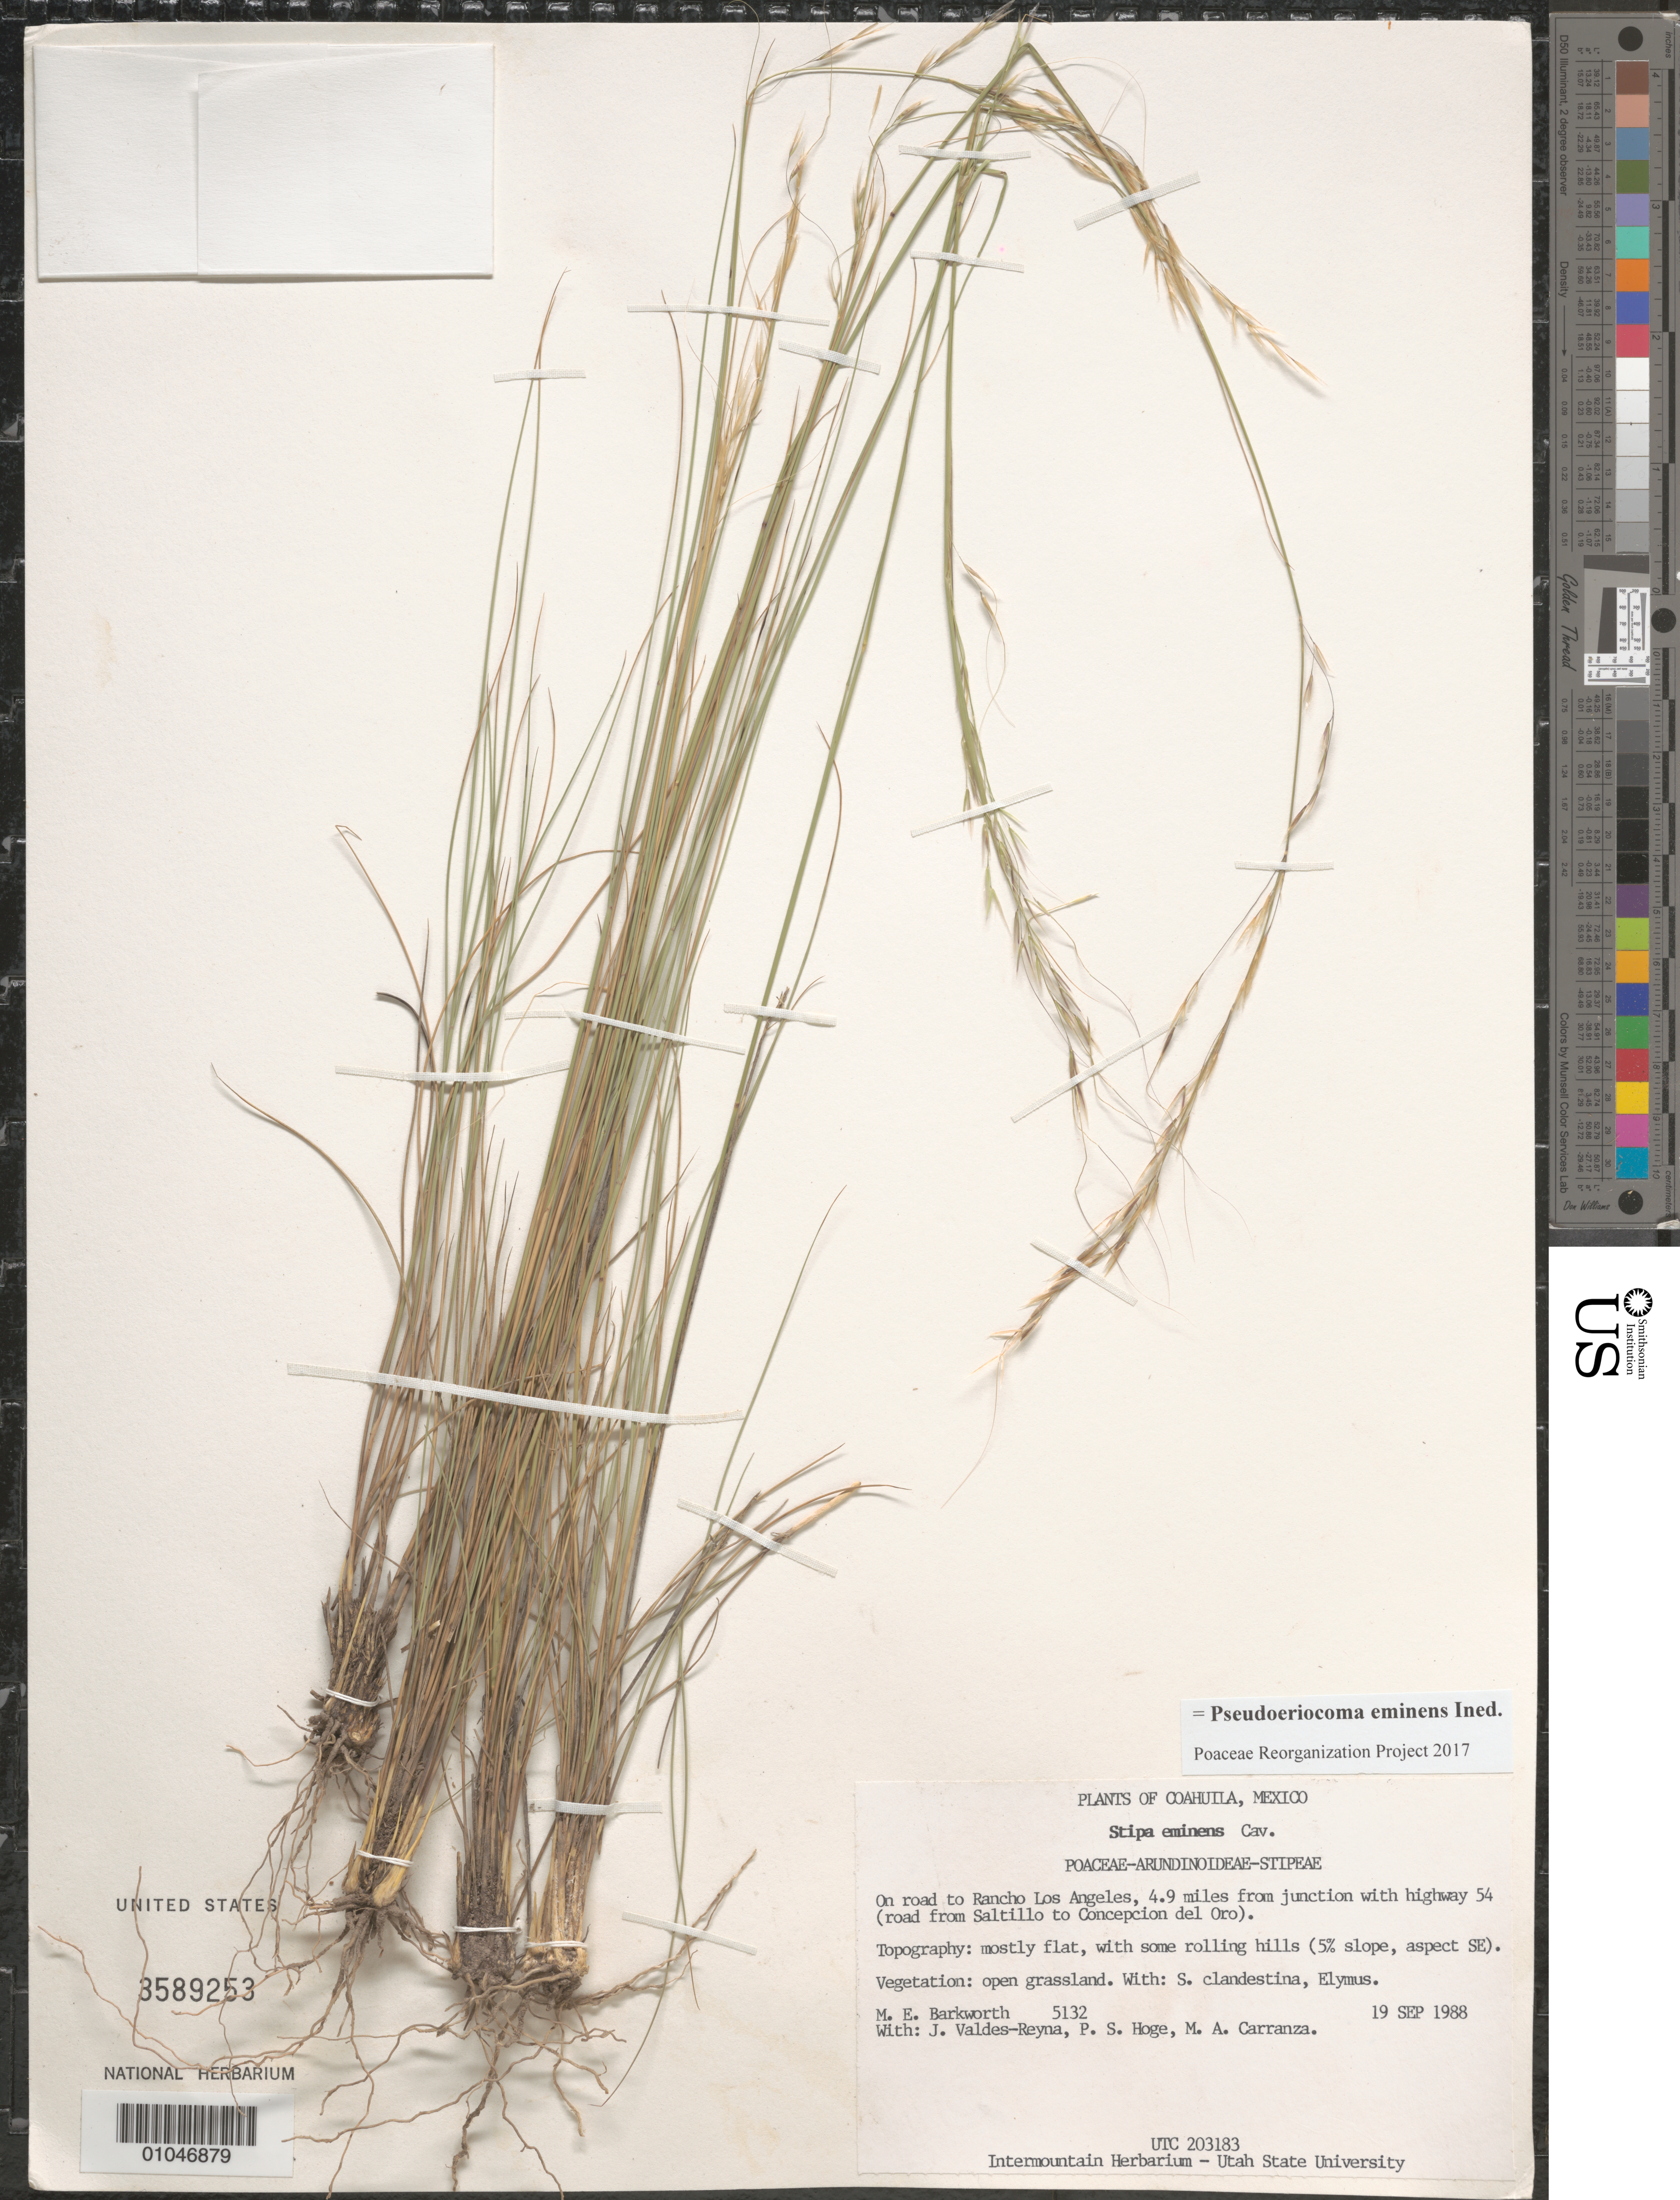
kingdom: Plantae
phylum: Tracheophyta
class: Liliopsida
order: Poales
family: Poaceae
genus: Pseudoeriocoma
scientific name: Pseudoeriocoma eminens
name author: (Cav.) Romasch.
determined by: Poaceae Reorganization Project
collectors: M. E. Barkworth, J. Valdés-Reyna, P. S. Hoge & M. A. Carranza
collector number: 5132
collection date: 1988-09-19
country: Mexico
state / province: Coahuila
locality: Road to Rancho Los Angeles (U.A.A.A.N.), 4.9 mi from junction with highway 54 (road from Saltillo to Concepcion del Oro)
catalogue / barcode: US 3589253